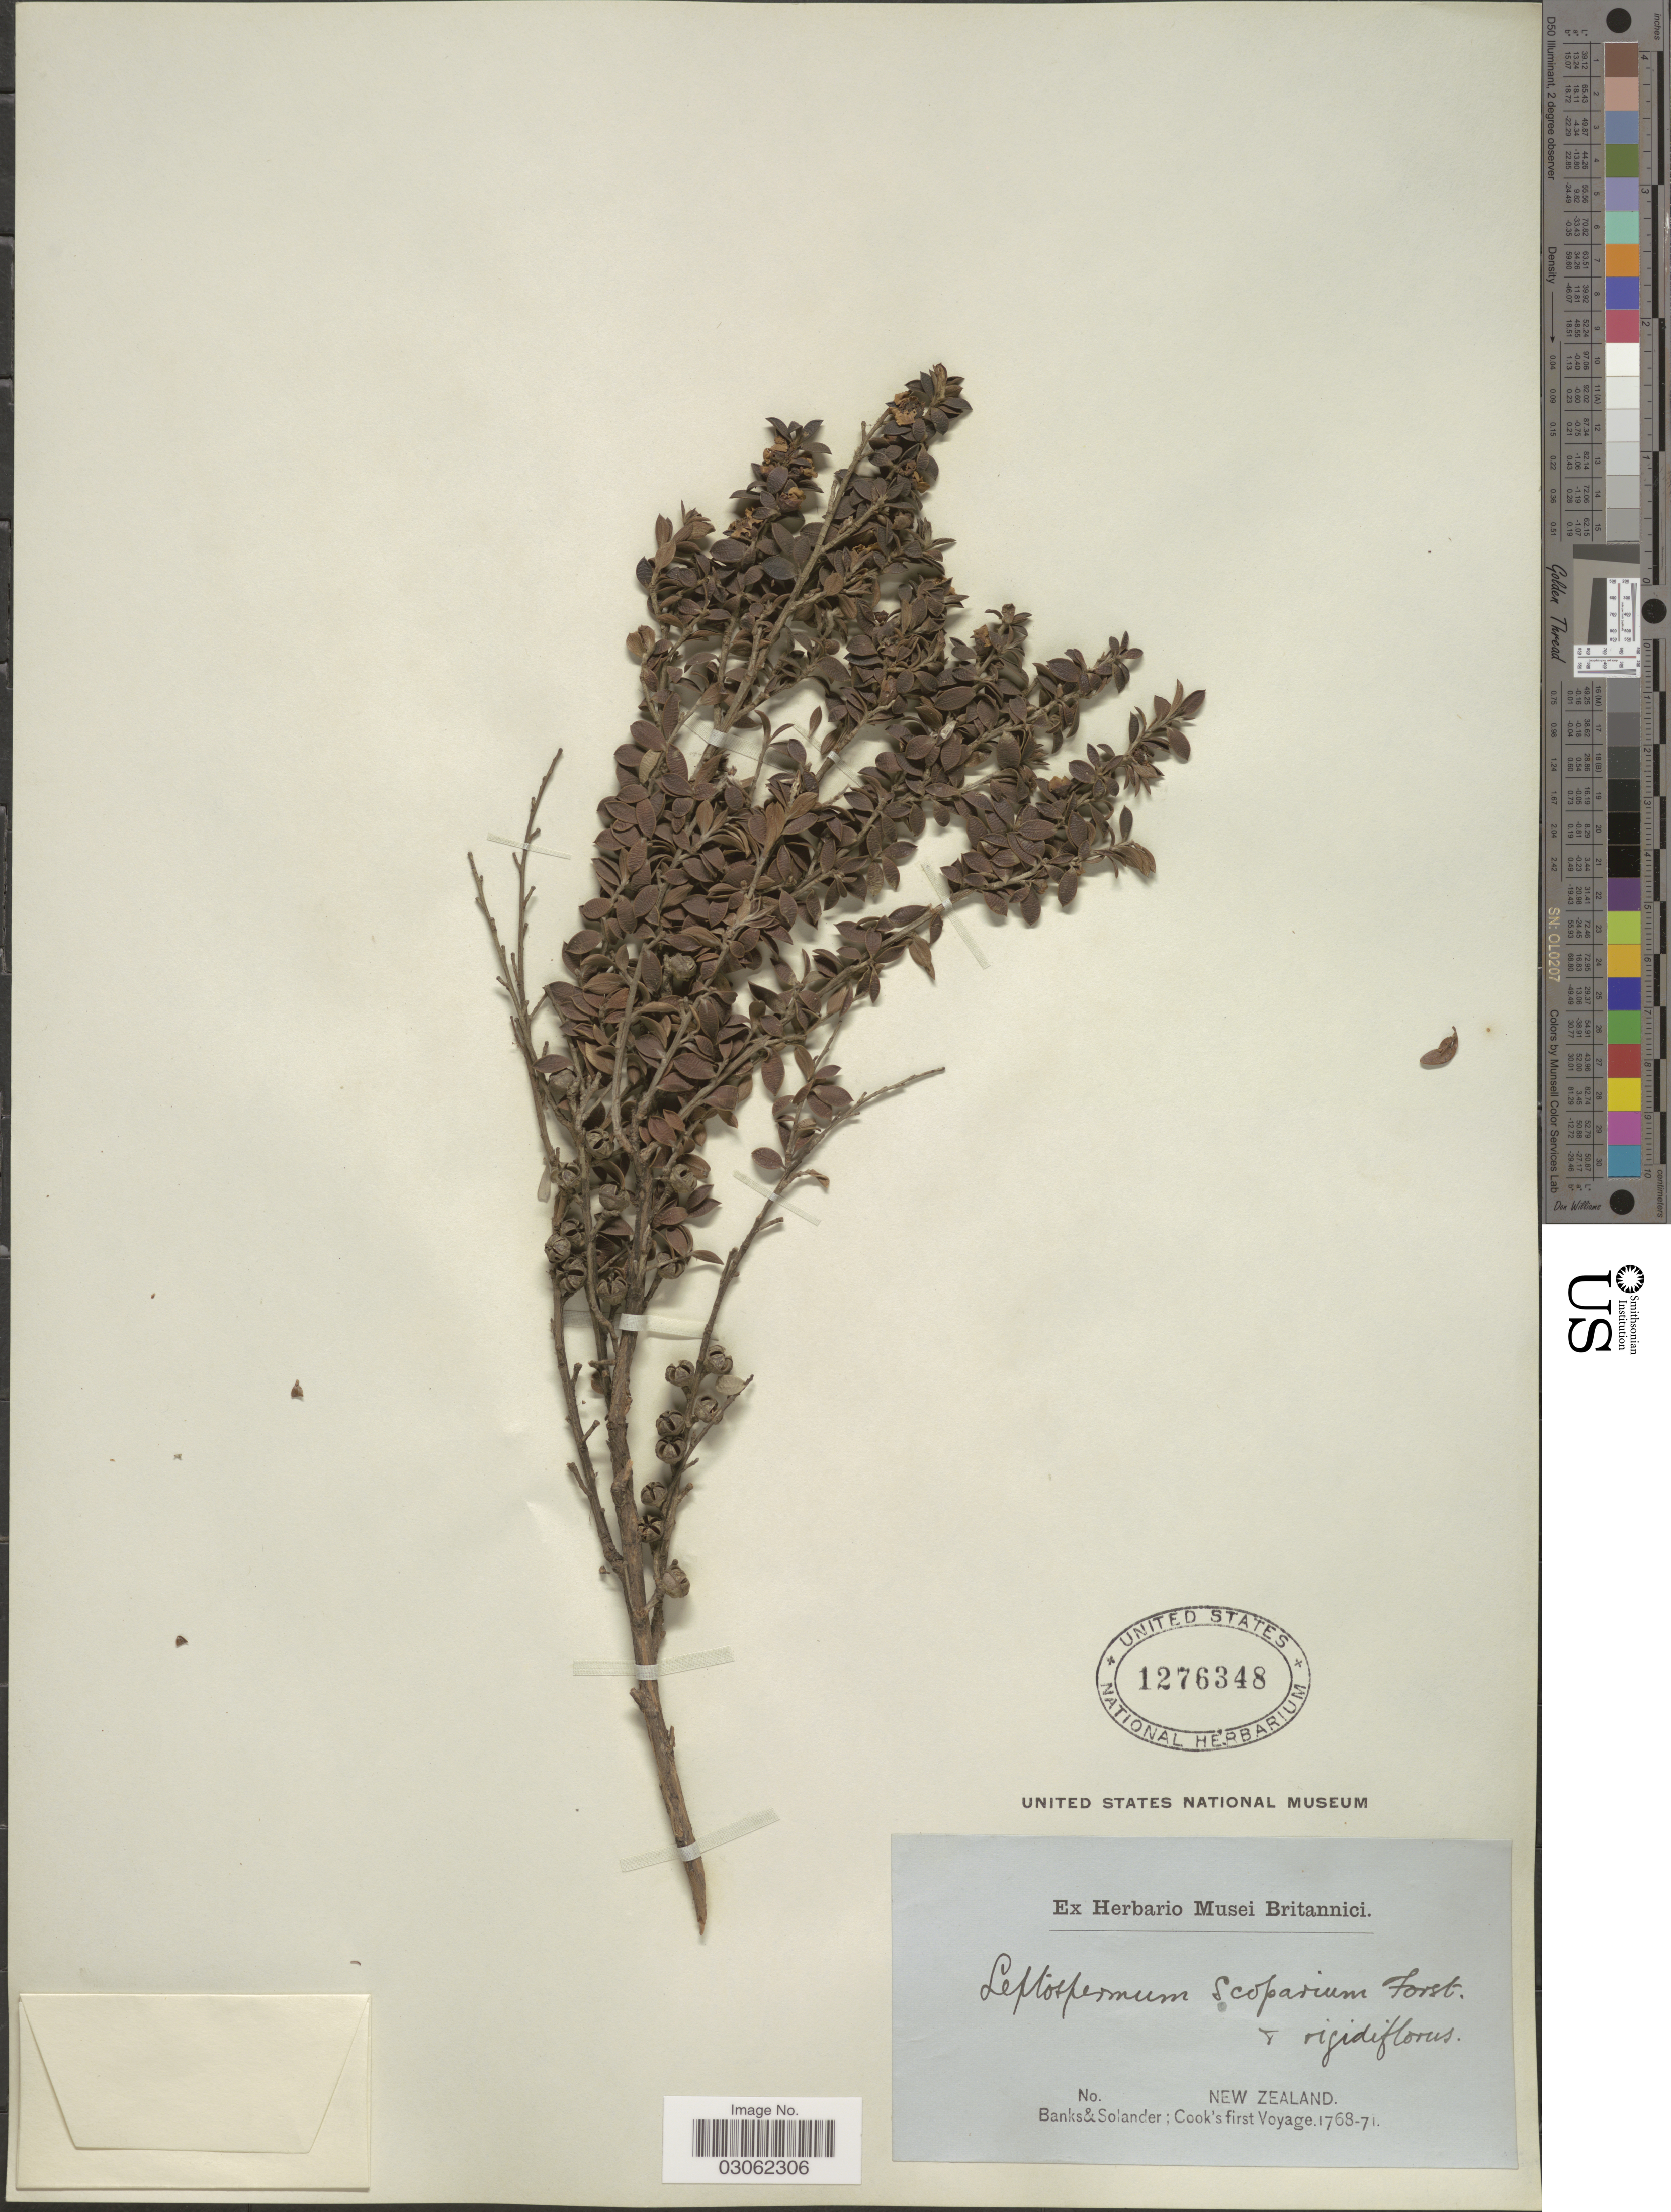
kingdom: Plantae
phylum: Tracheophyta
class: Magnoliopsida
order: Myrtales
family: Myrtaceae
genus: Leptospermum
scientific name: Leptospermum scoparium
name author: J.R. Forst. & G. Forst.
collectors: -- Banks & -- Solander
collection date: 1768/1771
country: New Zealand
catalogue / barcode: US 1276348